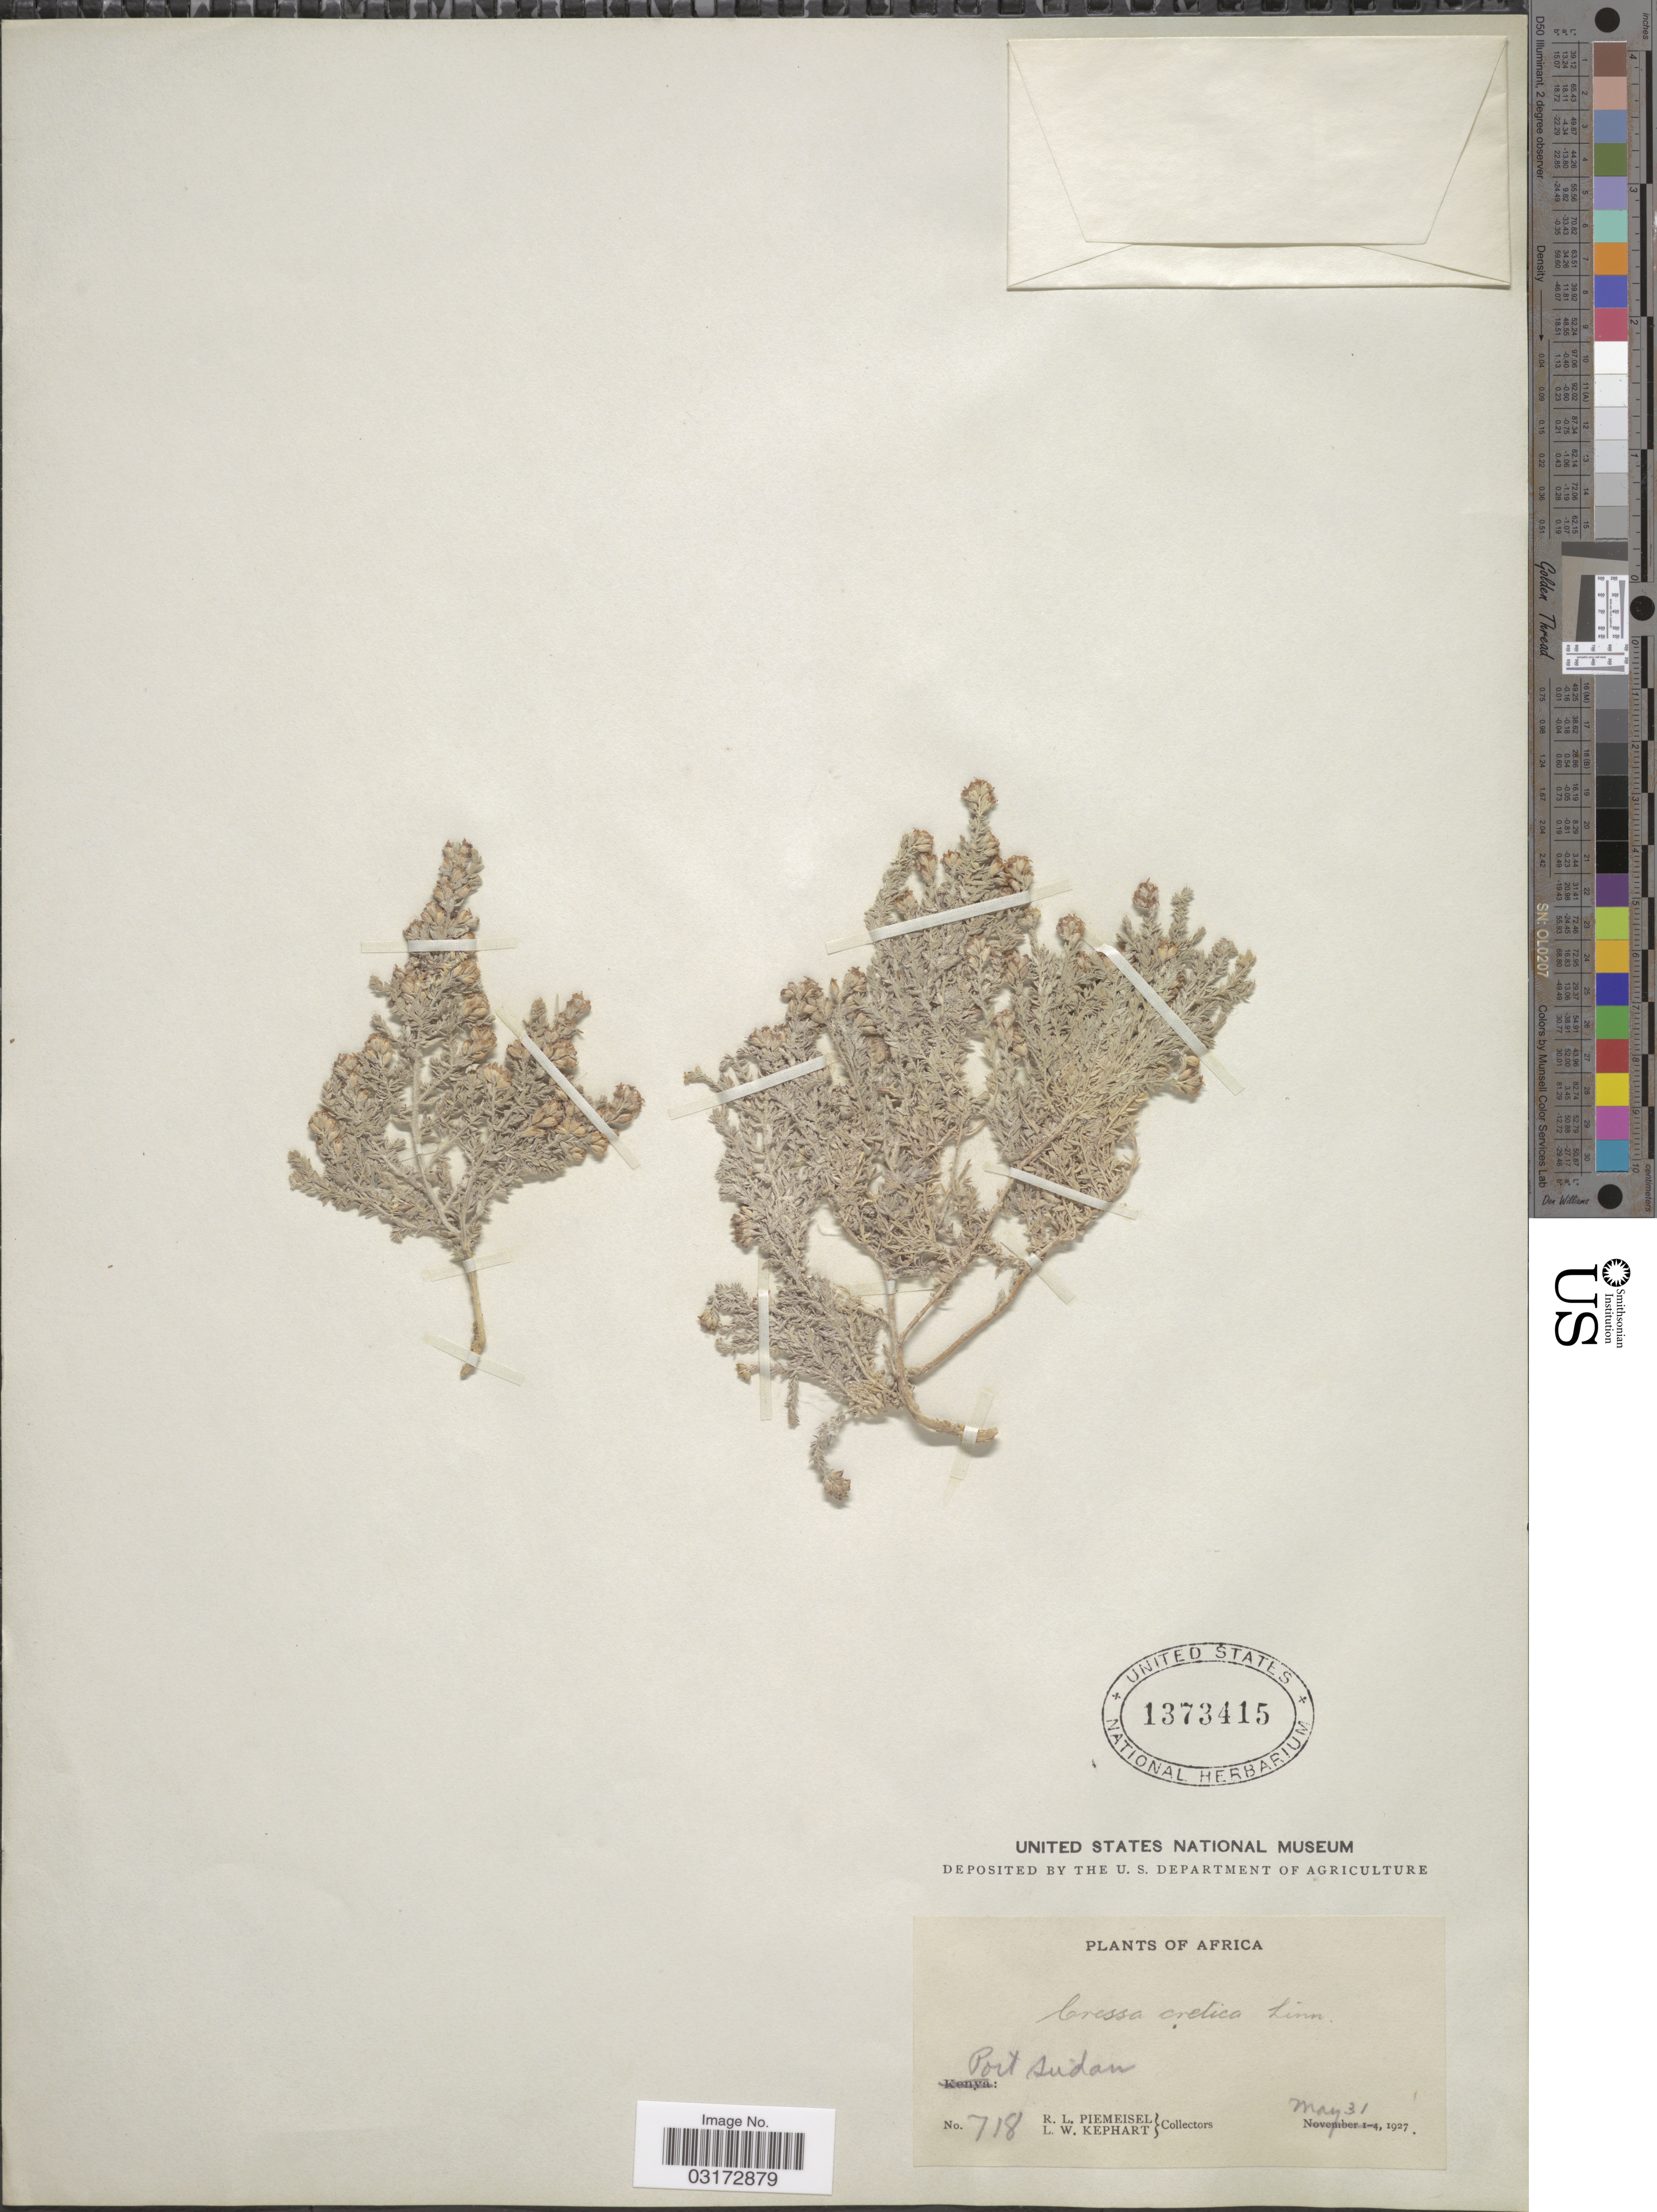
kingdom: Plantae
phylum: Tracheophyta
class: Magnoliopsida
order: Solanales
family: Convolvulaceae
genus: Cressa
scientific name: Cressa cretica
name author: L.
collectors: R. L. Piemeisel & L. W. Kephart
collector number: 718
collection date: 1927-05-31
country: Sudan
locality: Africa, Port Sudan.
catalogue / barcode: US 1373415